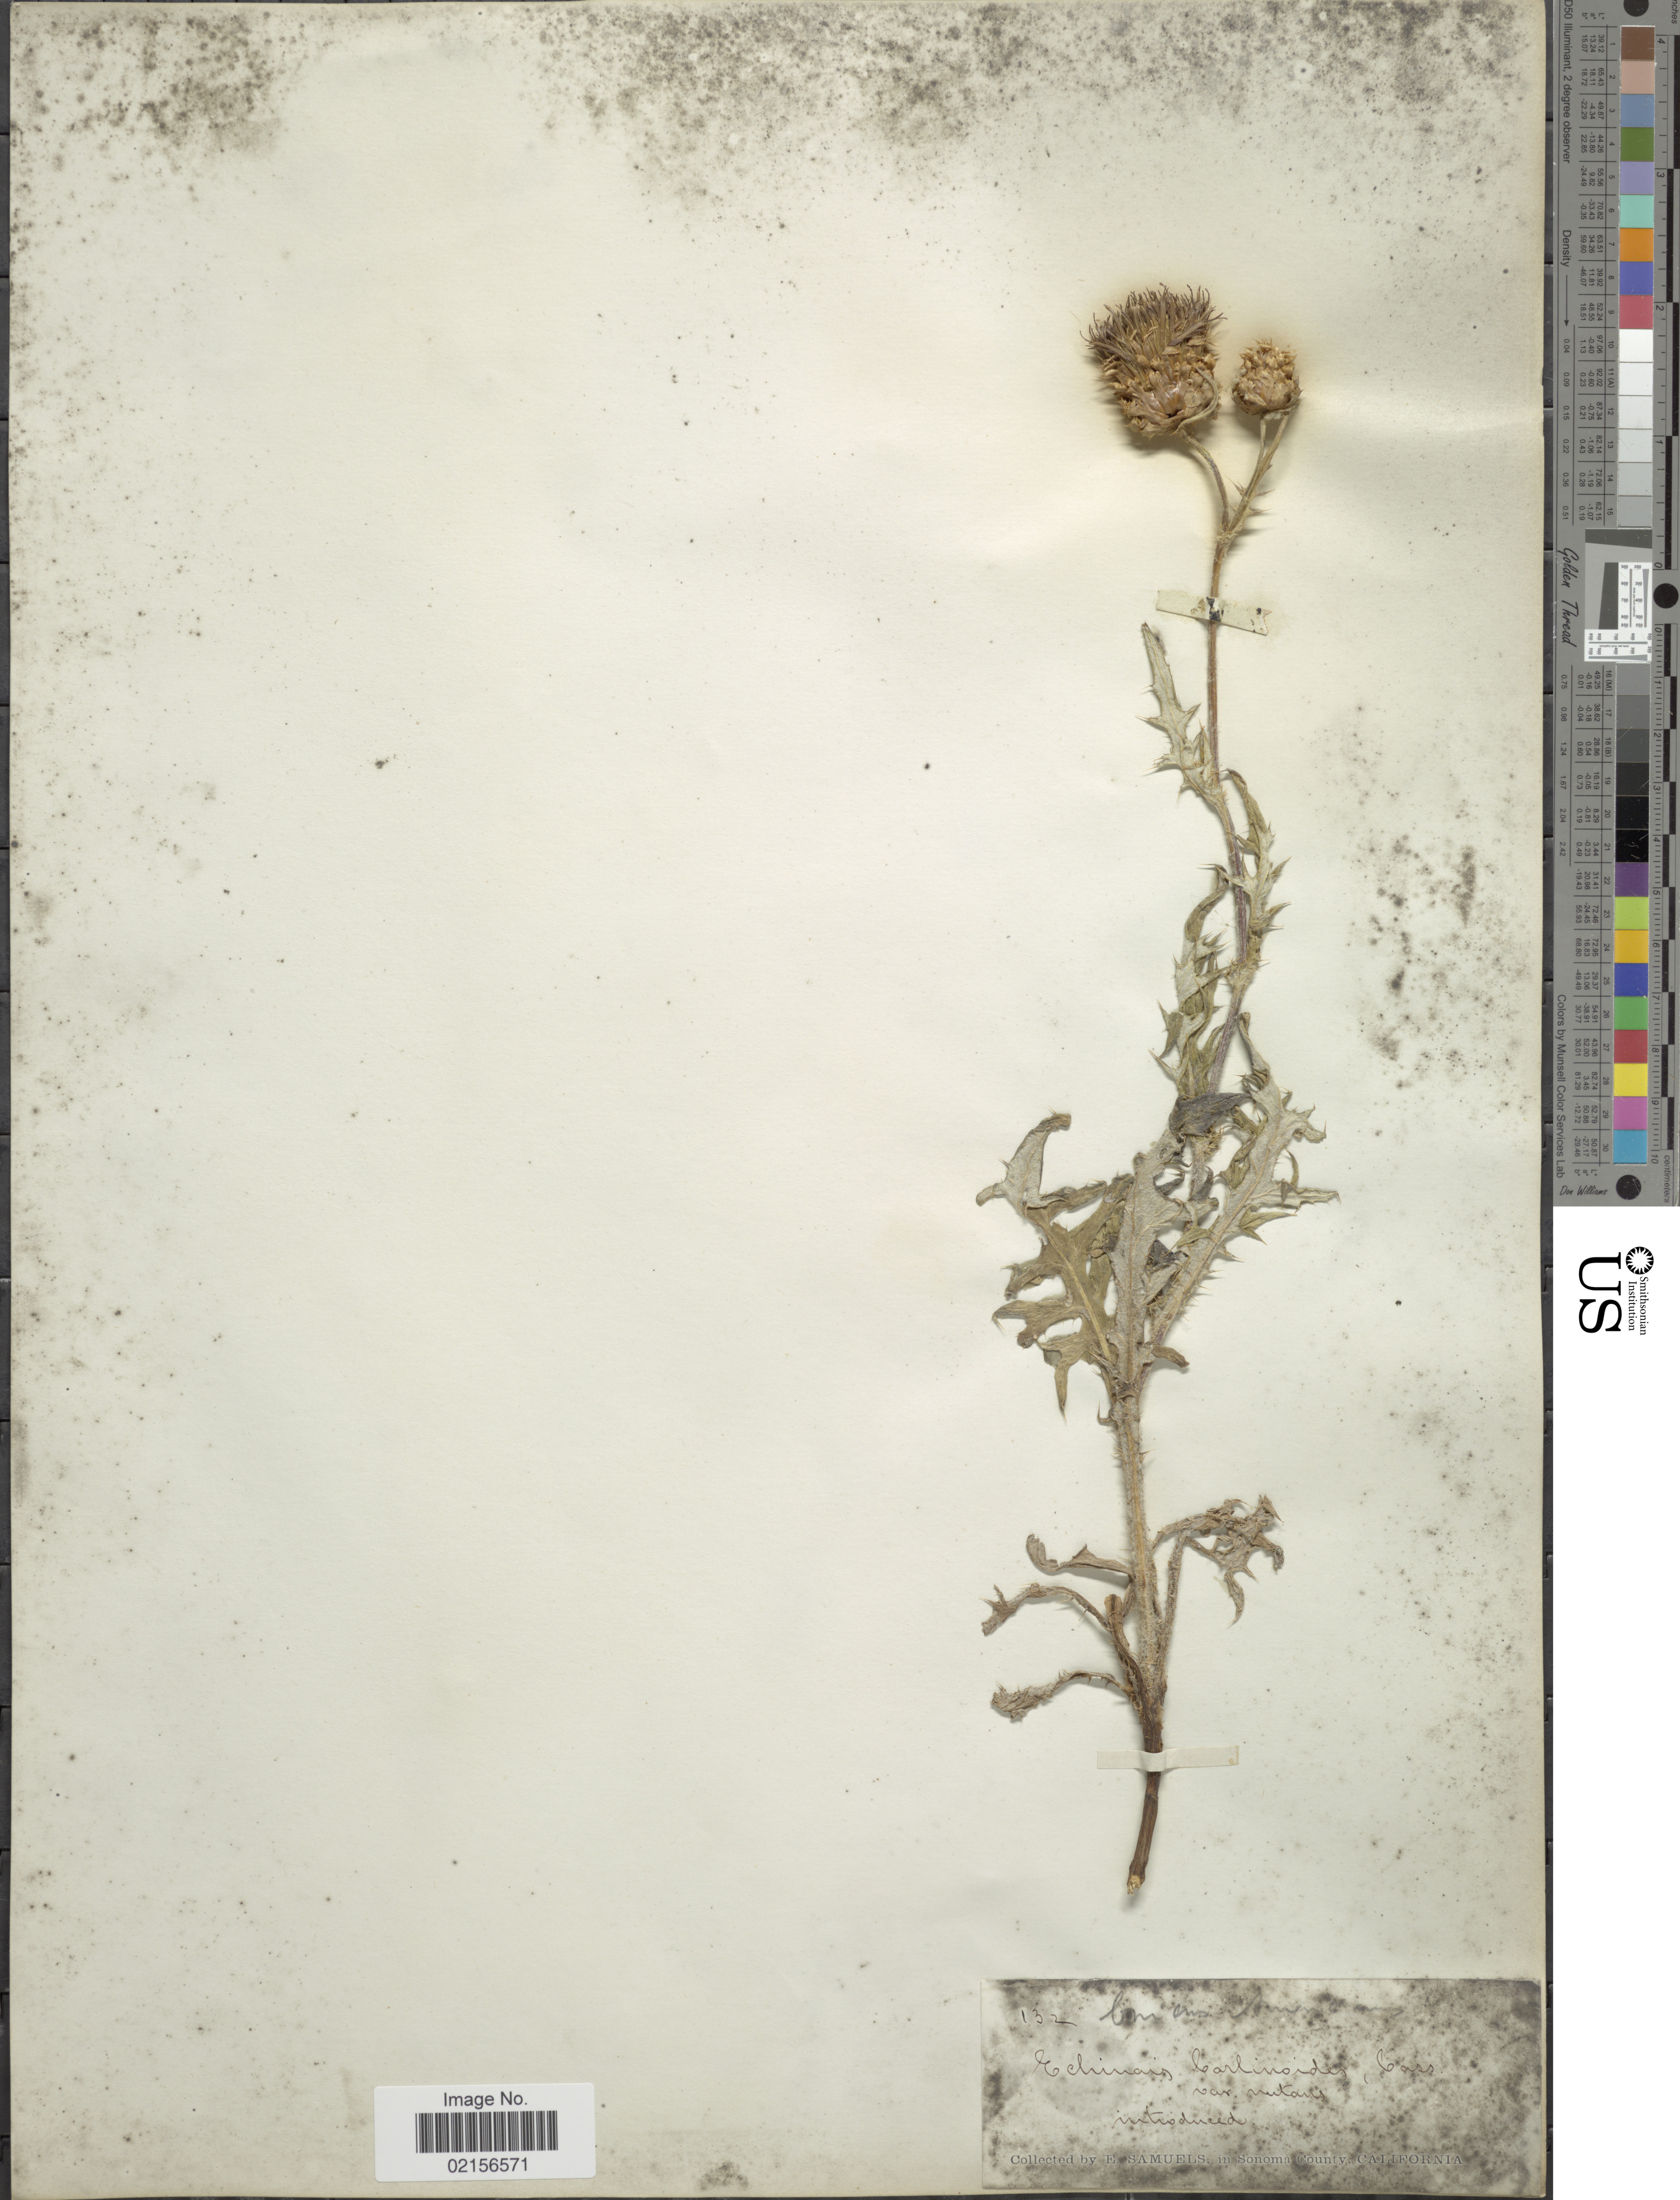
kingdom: Plantae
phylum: Tracheophyta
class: Magnoliopsida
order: Asterales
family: Asteraceae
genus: Cirsium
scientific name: Cirsium remotifolium var. odontolepis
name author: Petr.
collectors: E. Samuels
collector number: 132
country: United States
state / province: California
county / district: Sonoma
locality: In Sonoma County